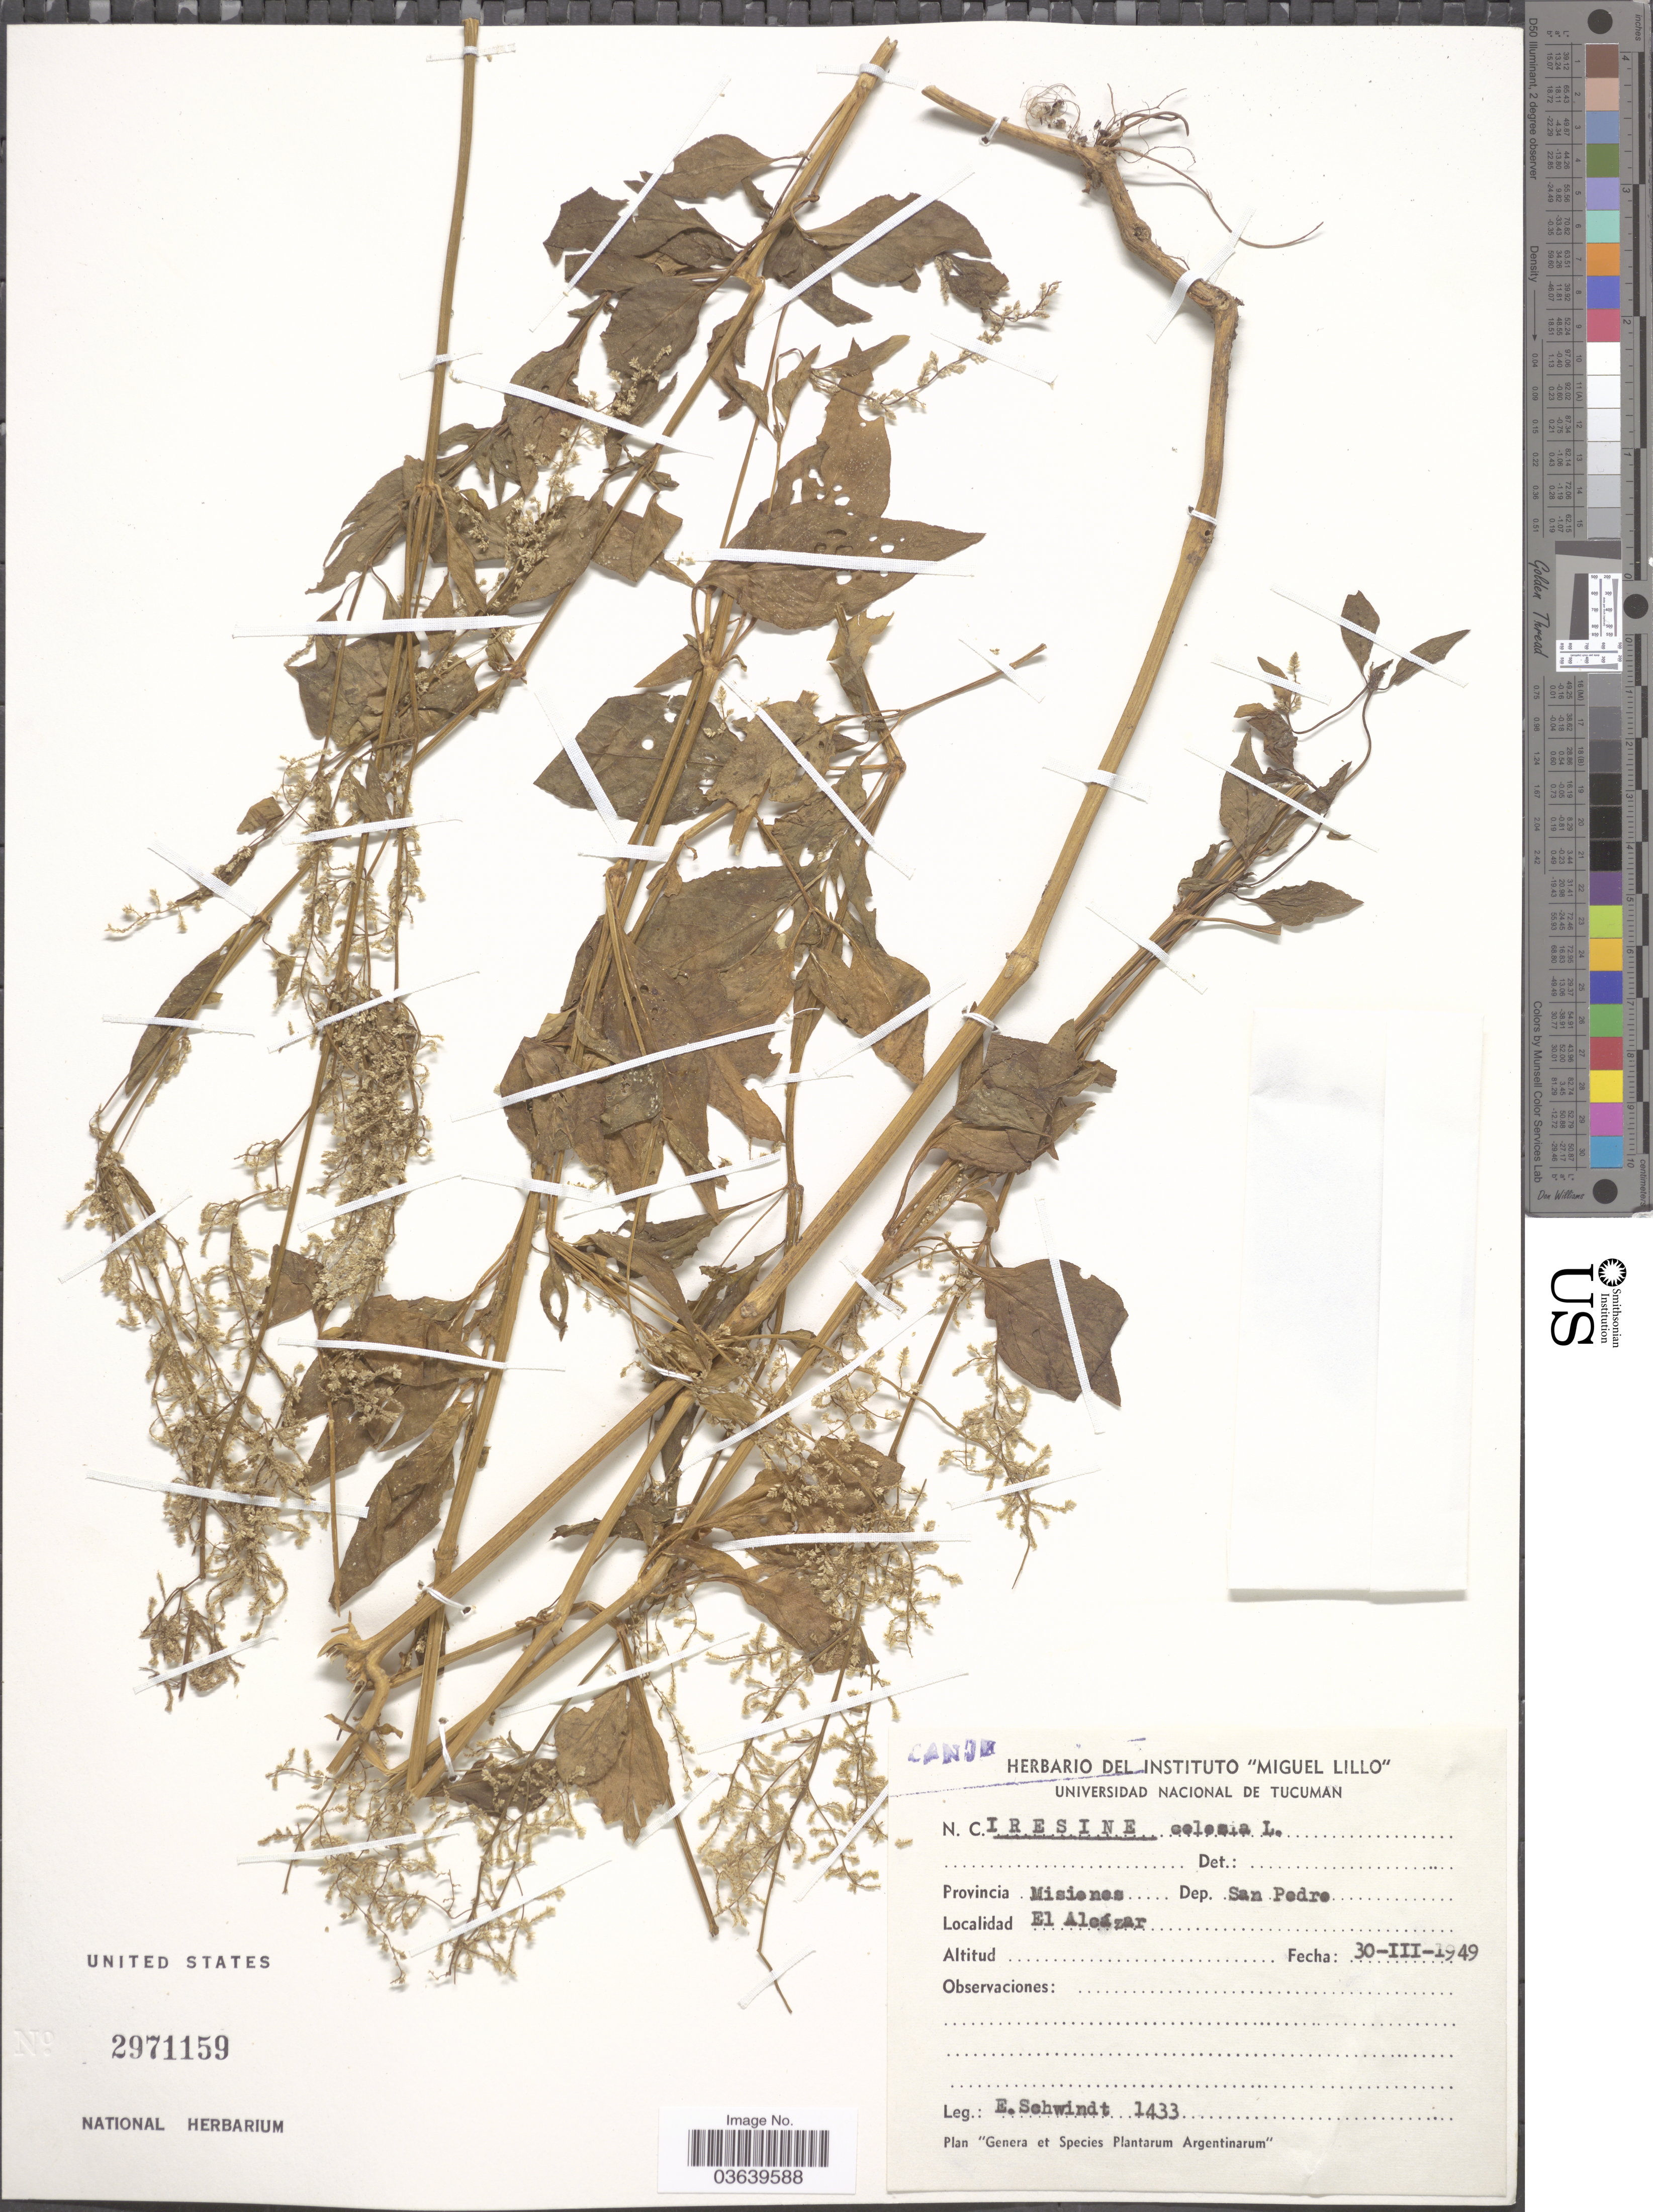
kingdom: Plantae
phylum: Tracheophyta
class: Magnoliopsida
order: Caryophyllales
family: Amaranthaceae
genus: Iresine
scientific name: Iresine diffusa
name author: Humb. & Bonpl. ex Willd.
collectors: E. Schwindt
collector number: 1433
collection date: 1949-03-30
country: Argentina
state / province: Misiones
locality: Dep. San Pedro. El Alcázar.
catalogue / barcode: US 2971159